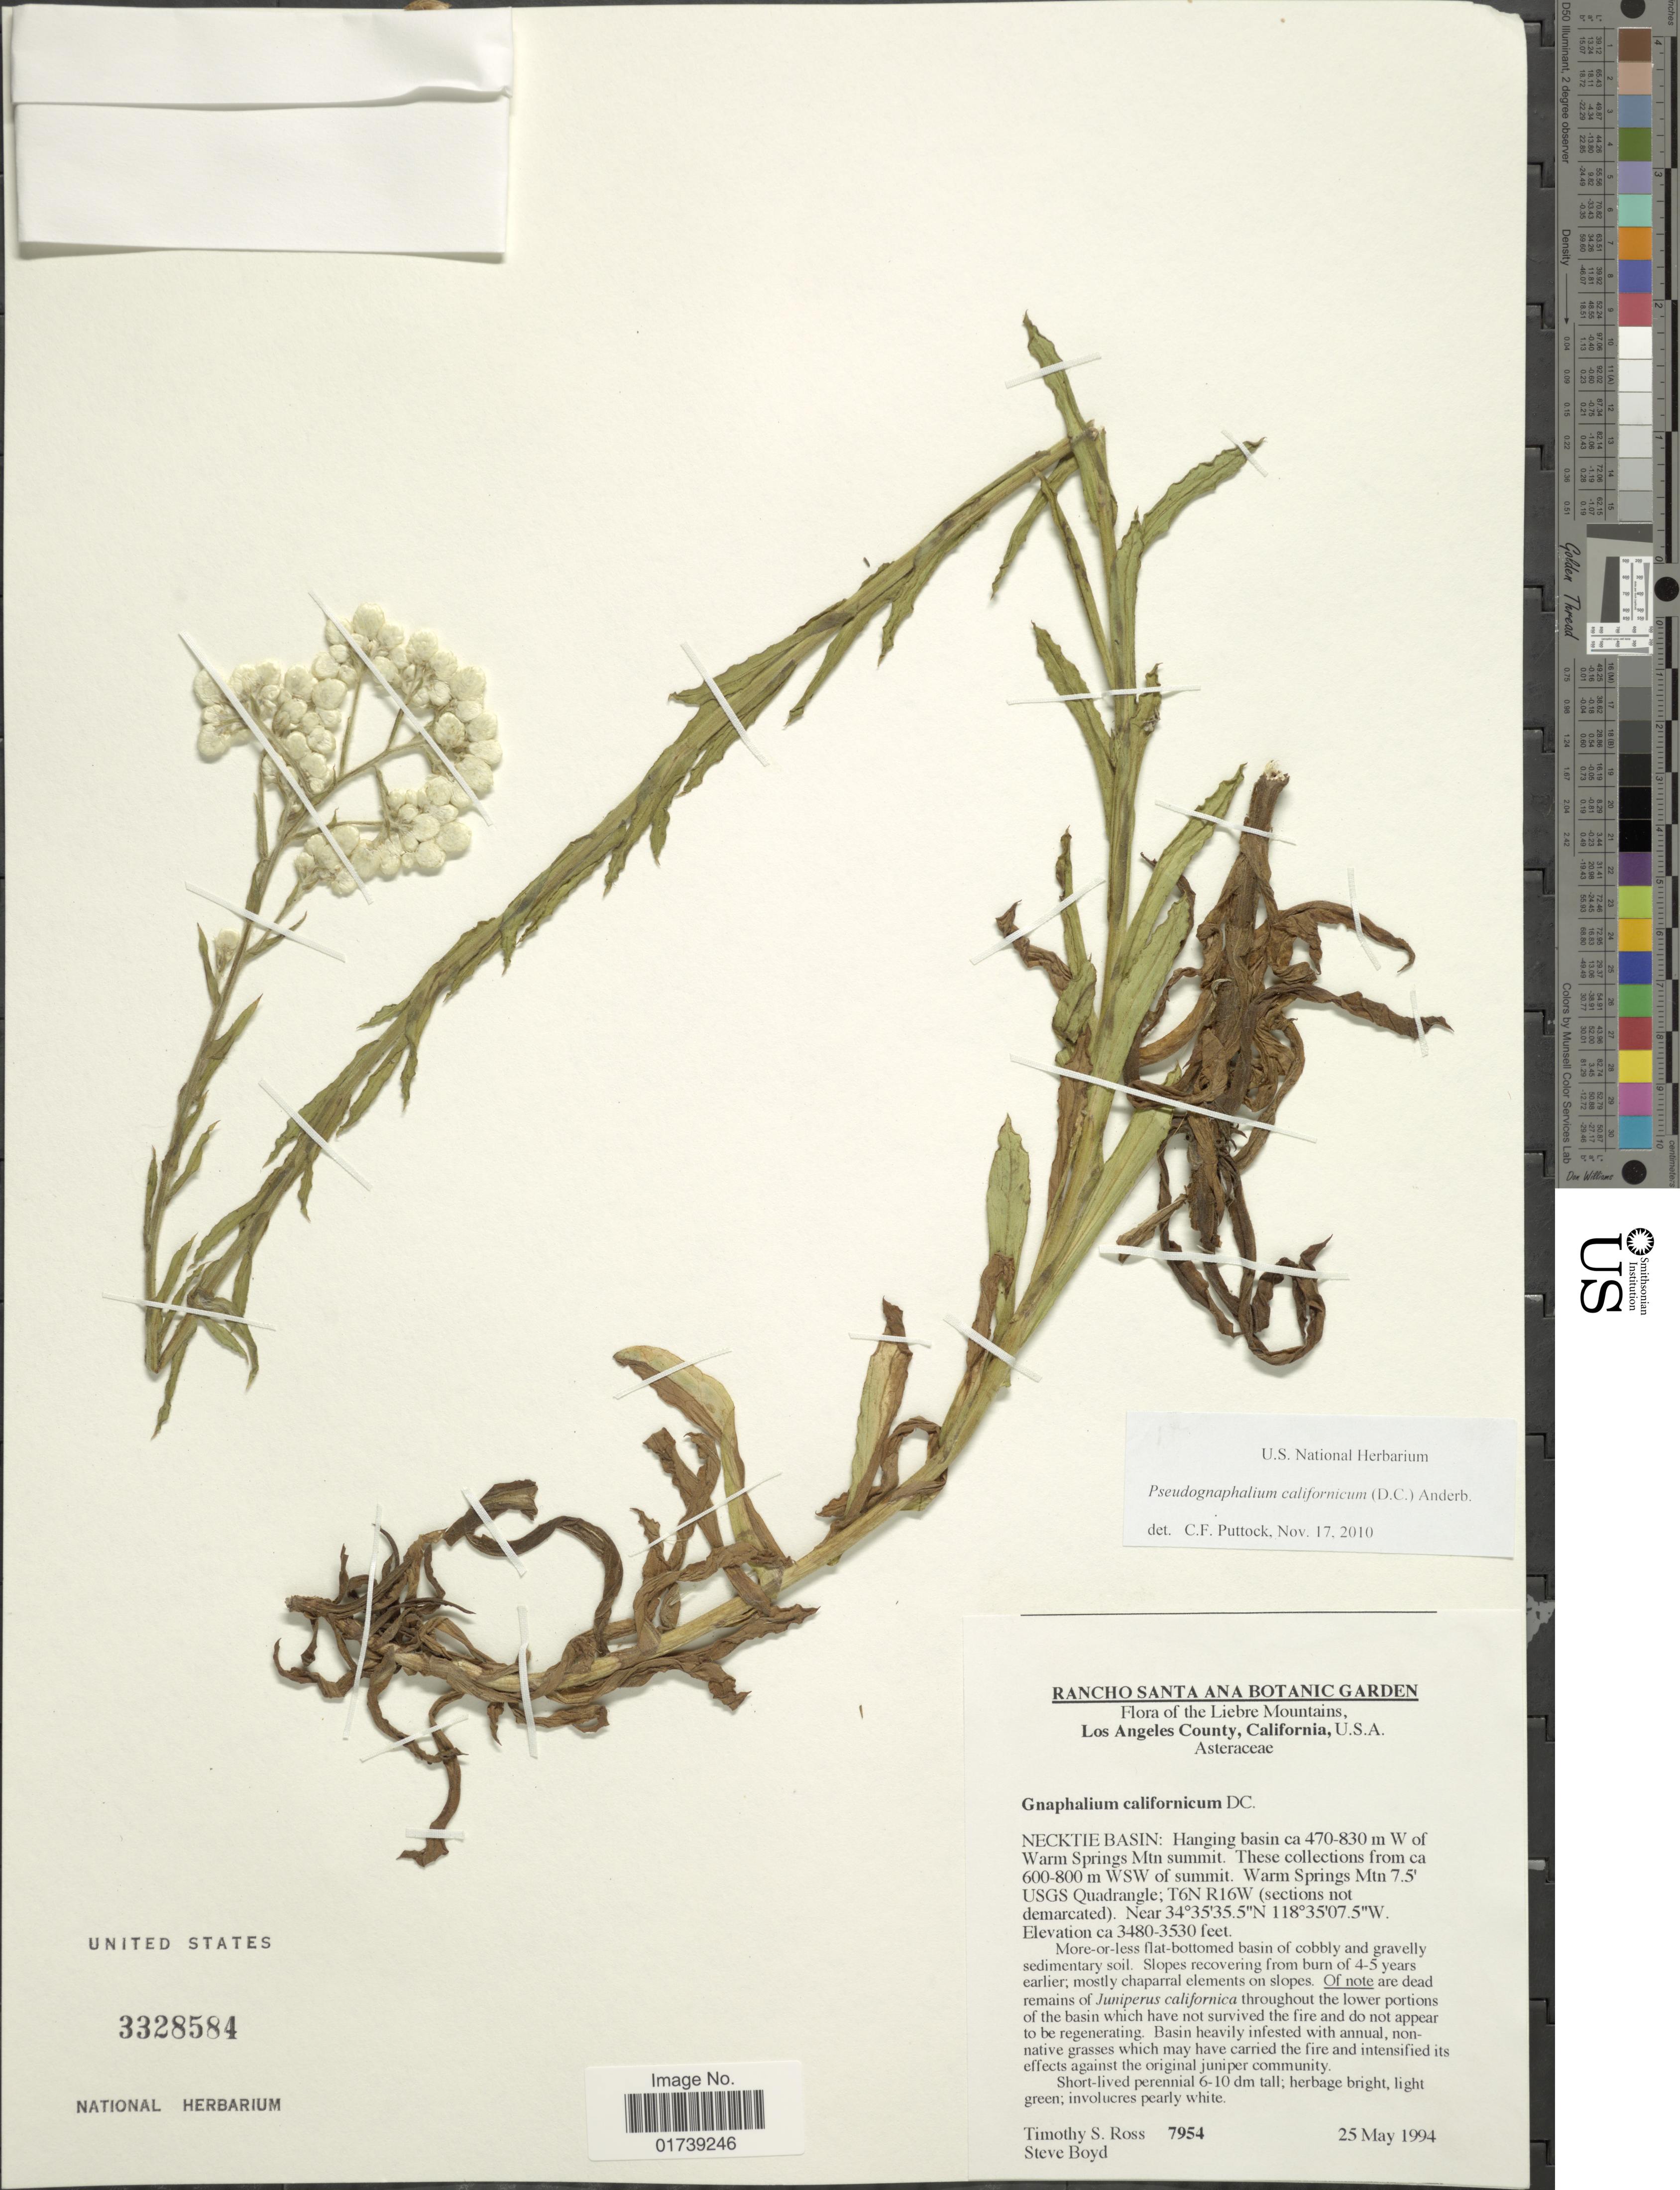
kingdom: Plantae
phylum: Tracheophyta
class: Magnoliopsida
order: Asterales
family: Asteraceae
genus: Pseudognaphalium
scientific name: Pseudognaphalium californicum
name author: (DC.) Anderb.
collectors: T. Ross & S. Boyd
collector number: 7954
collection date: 1994-05-25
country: United States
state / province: California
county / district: Los Angeles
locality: Liebre Mountains, Los Angeles County, Necktie Basin, Hanging basin ca 470-830 m W of Warm Springs Mtn summit, Warm Springs Mtn 7.5' USGS Quadrangle, T6N R16W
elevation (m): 3480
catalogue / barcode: US 3328584